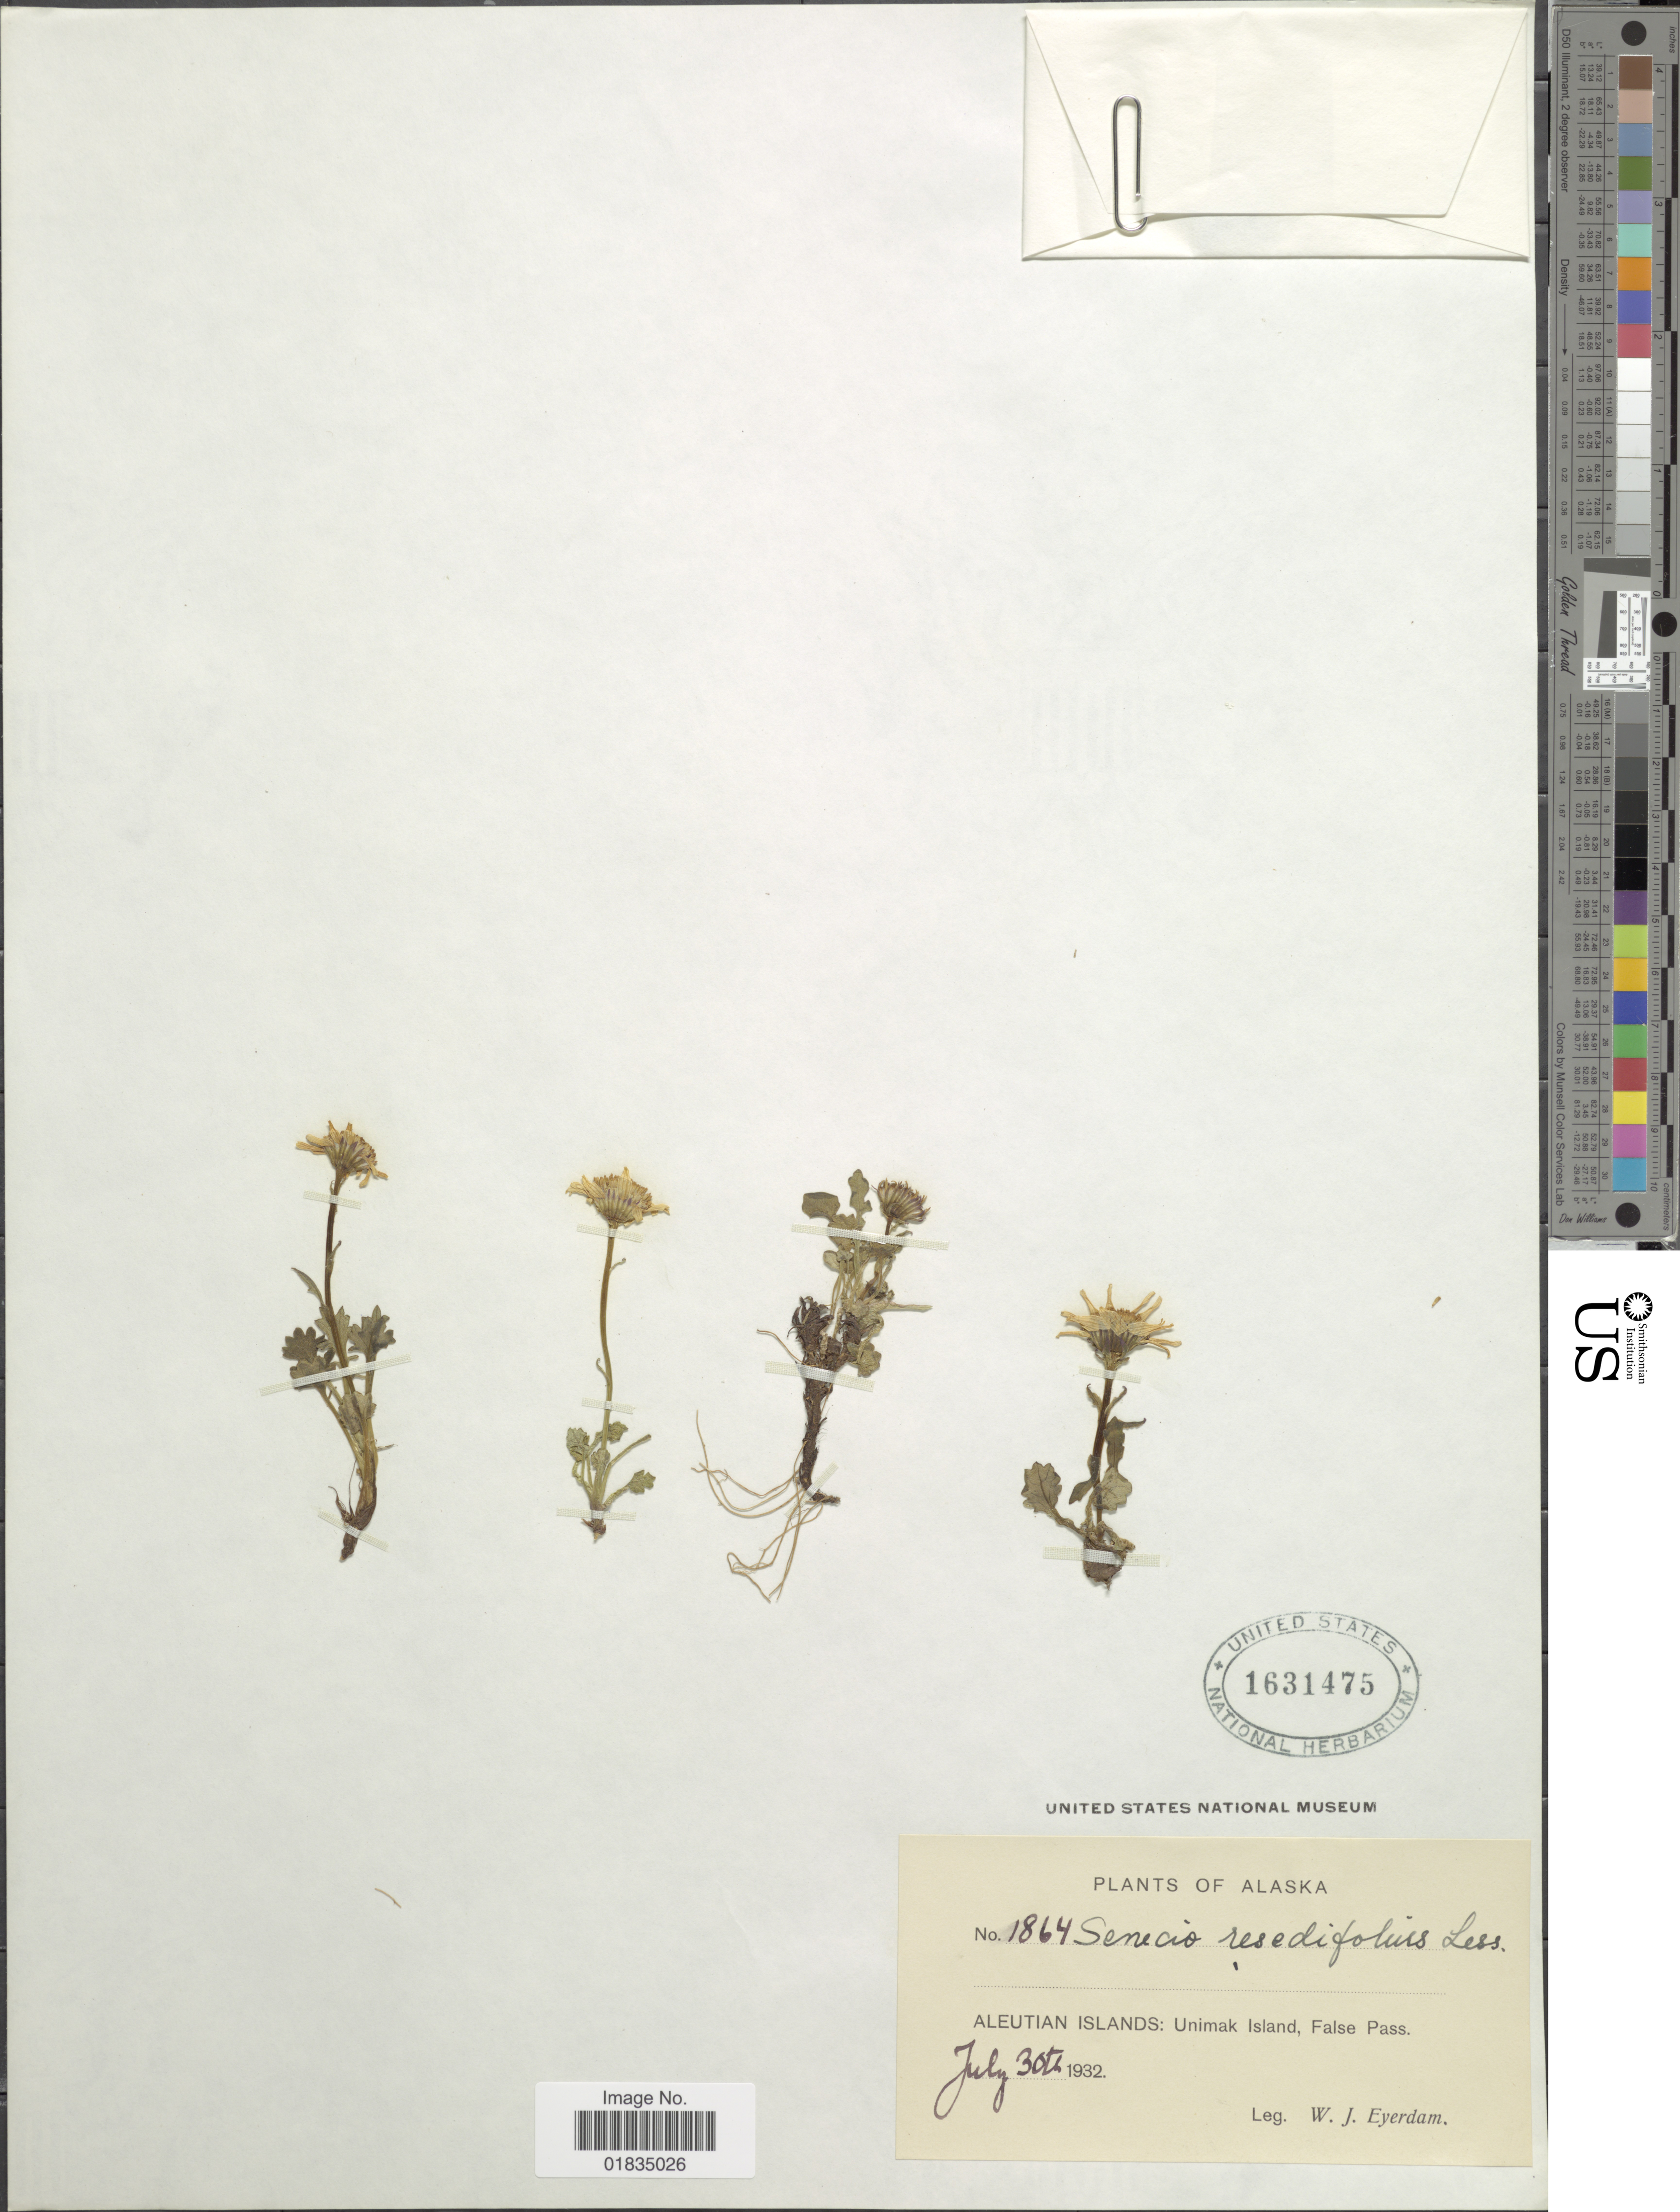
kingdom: Plantae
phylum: Tracheophyta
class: Magnoliopsida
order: Asterales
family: Asteraceae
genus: Packera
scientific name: Packera heterophylla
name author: (Fisch.) E. Wiebe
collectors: W. J. Eyerdam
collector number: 1864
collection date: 1932-07-30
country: United States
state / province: Alaska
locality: Aleutian Islands: Unimak Island, False Pass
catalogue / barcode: US 1631475